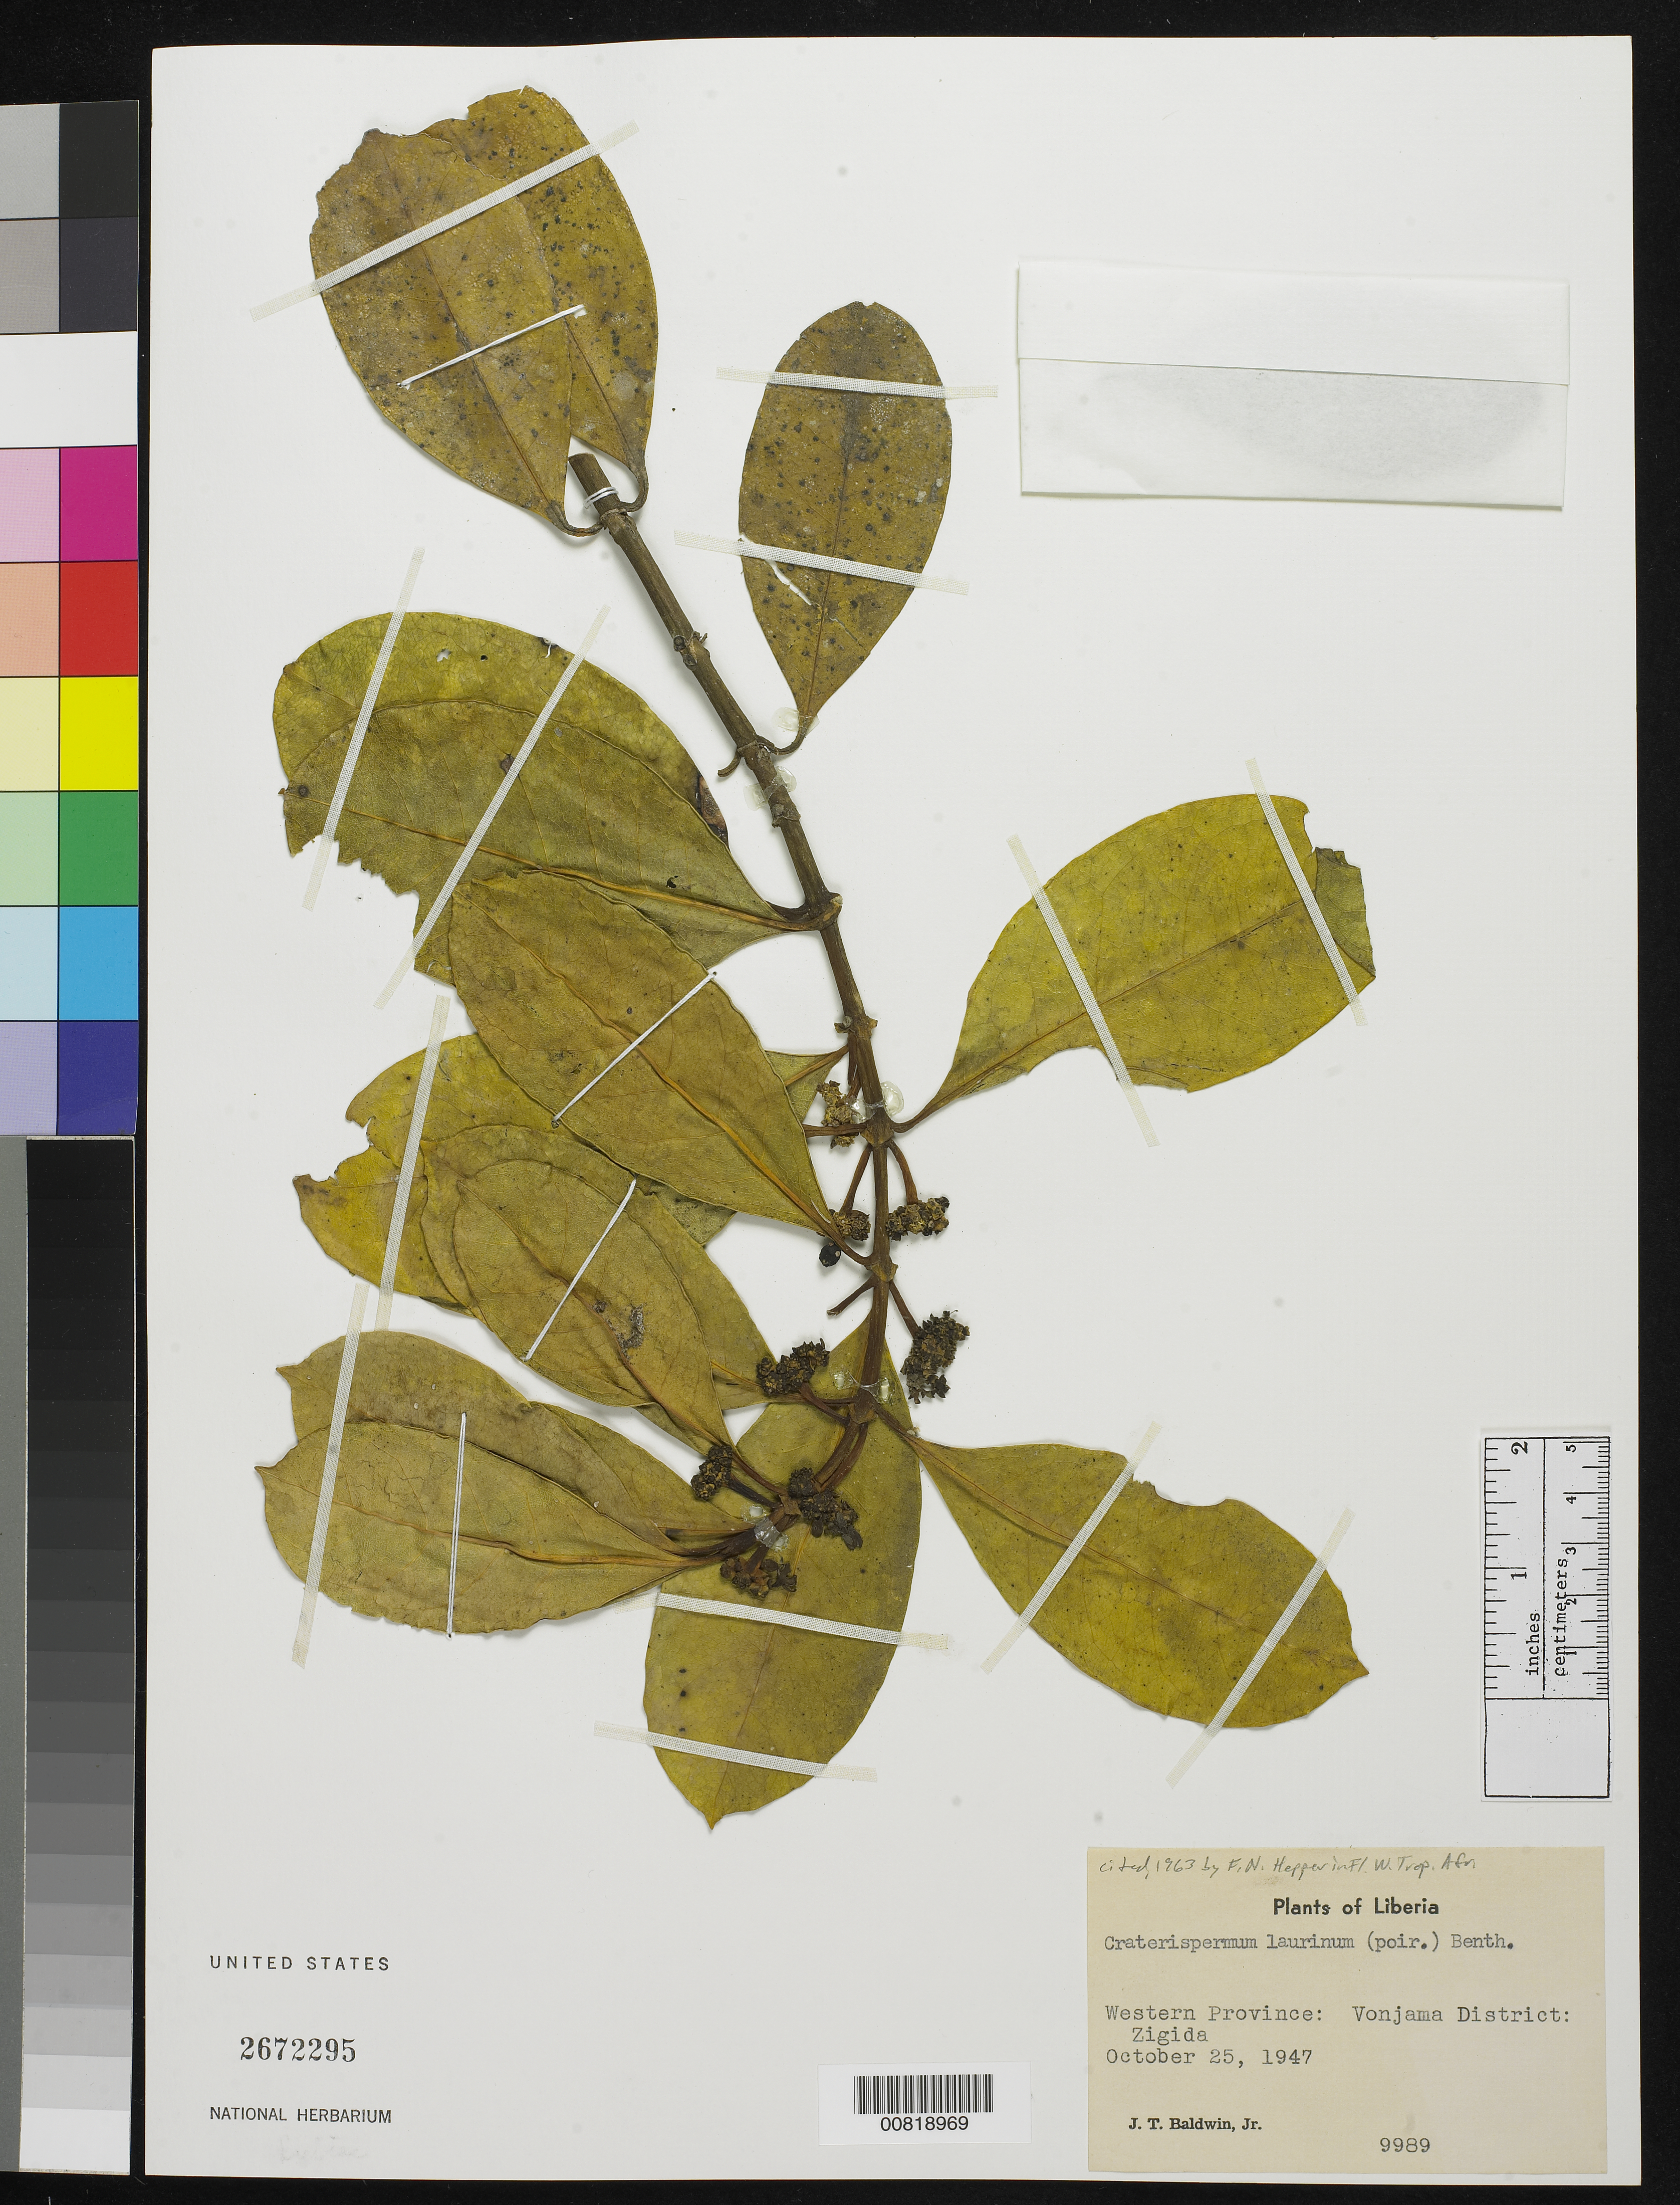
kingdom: Plantae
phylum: Tracheophyta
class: Magnoliopsida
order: Gentianales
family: Rubiaceae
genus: Craterispermum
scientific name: Craterispermum laurinum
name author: (Poir.) Benth.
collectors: J. T. Baldwin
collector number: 9989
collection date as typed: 25 Oct 1947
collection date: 1947-10-25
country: Liberia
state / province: Lofa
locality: Western Province: Vonjama District, Zigida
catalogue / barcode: US 2672295